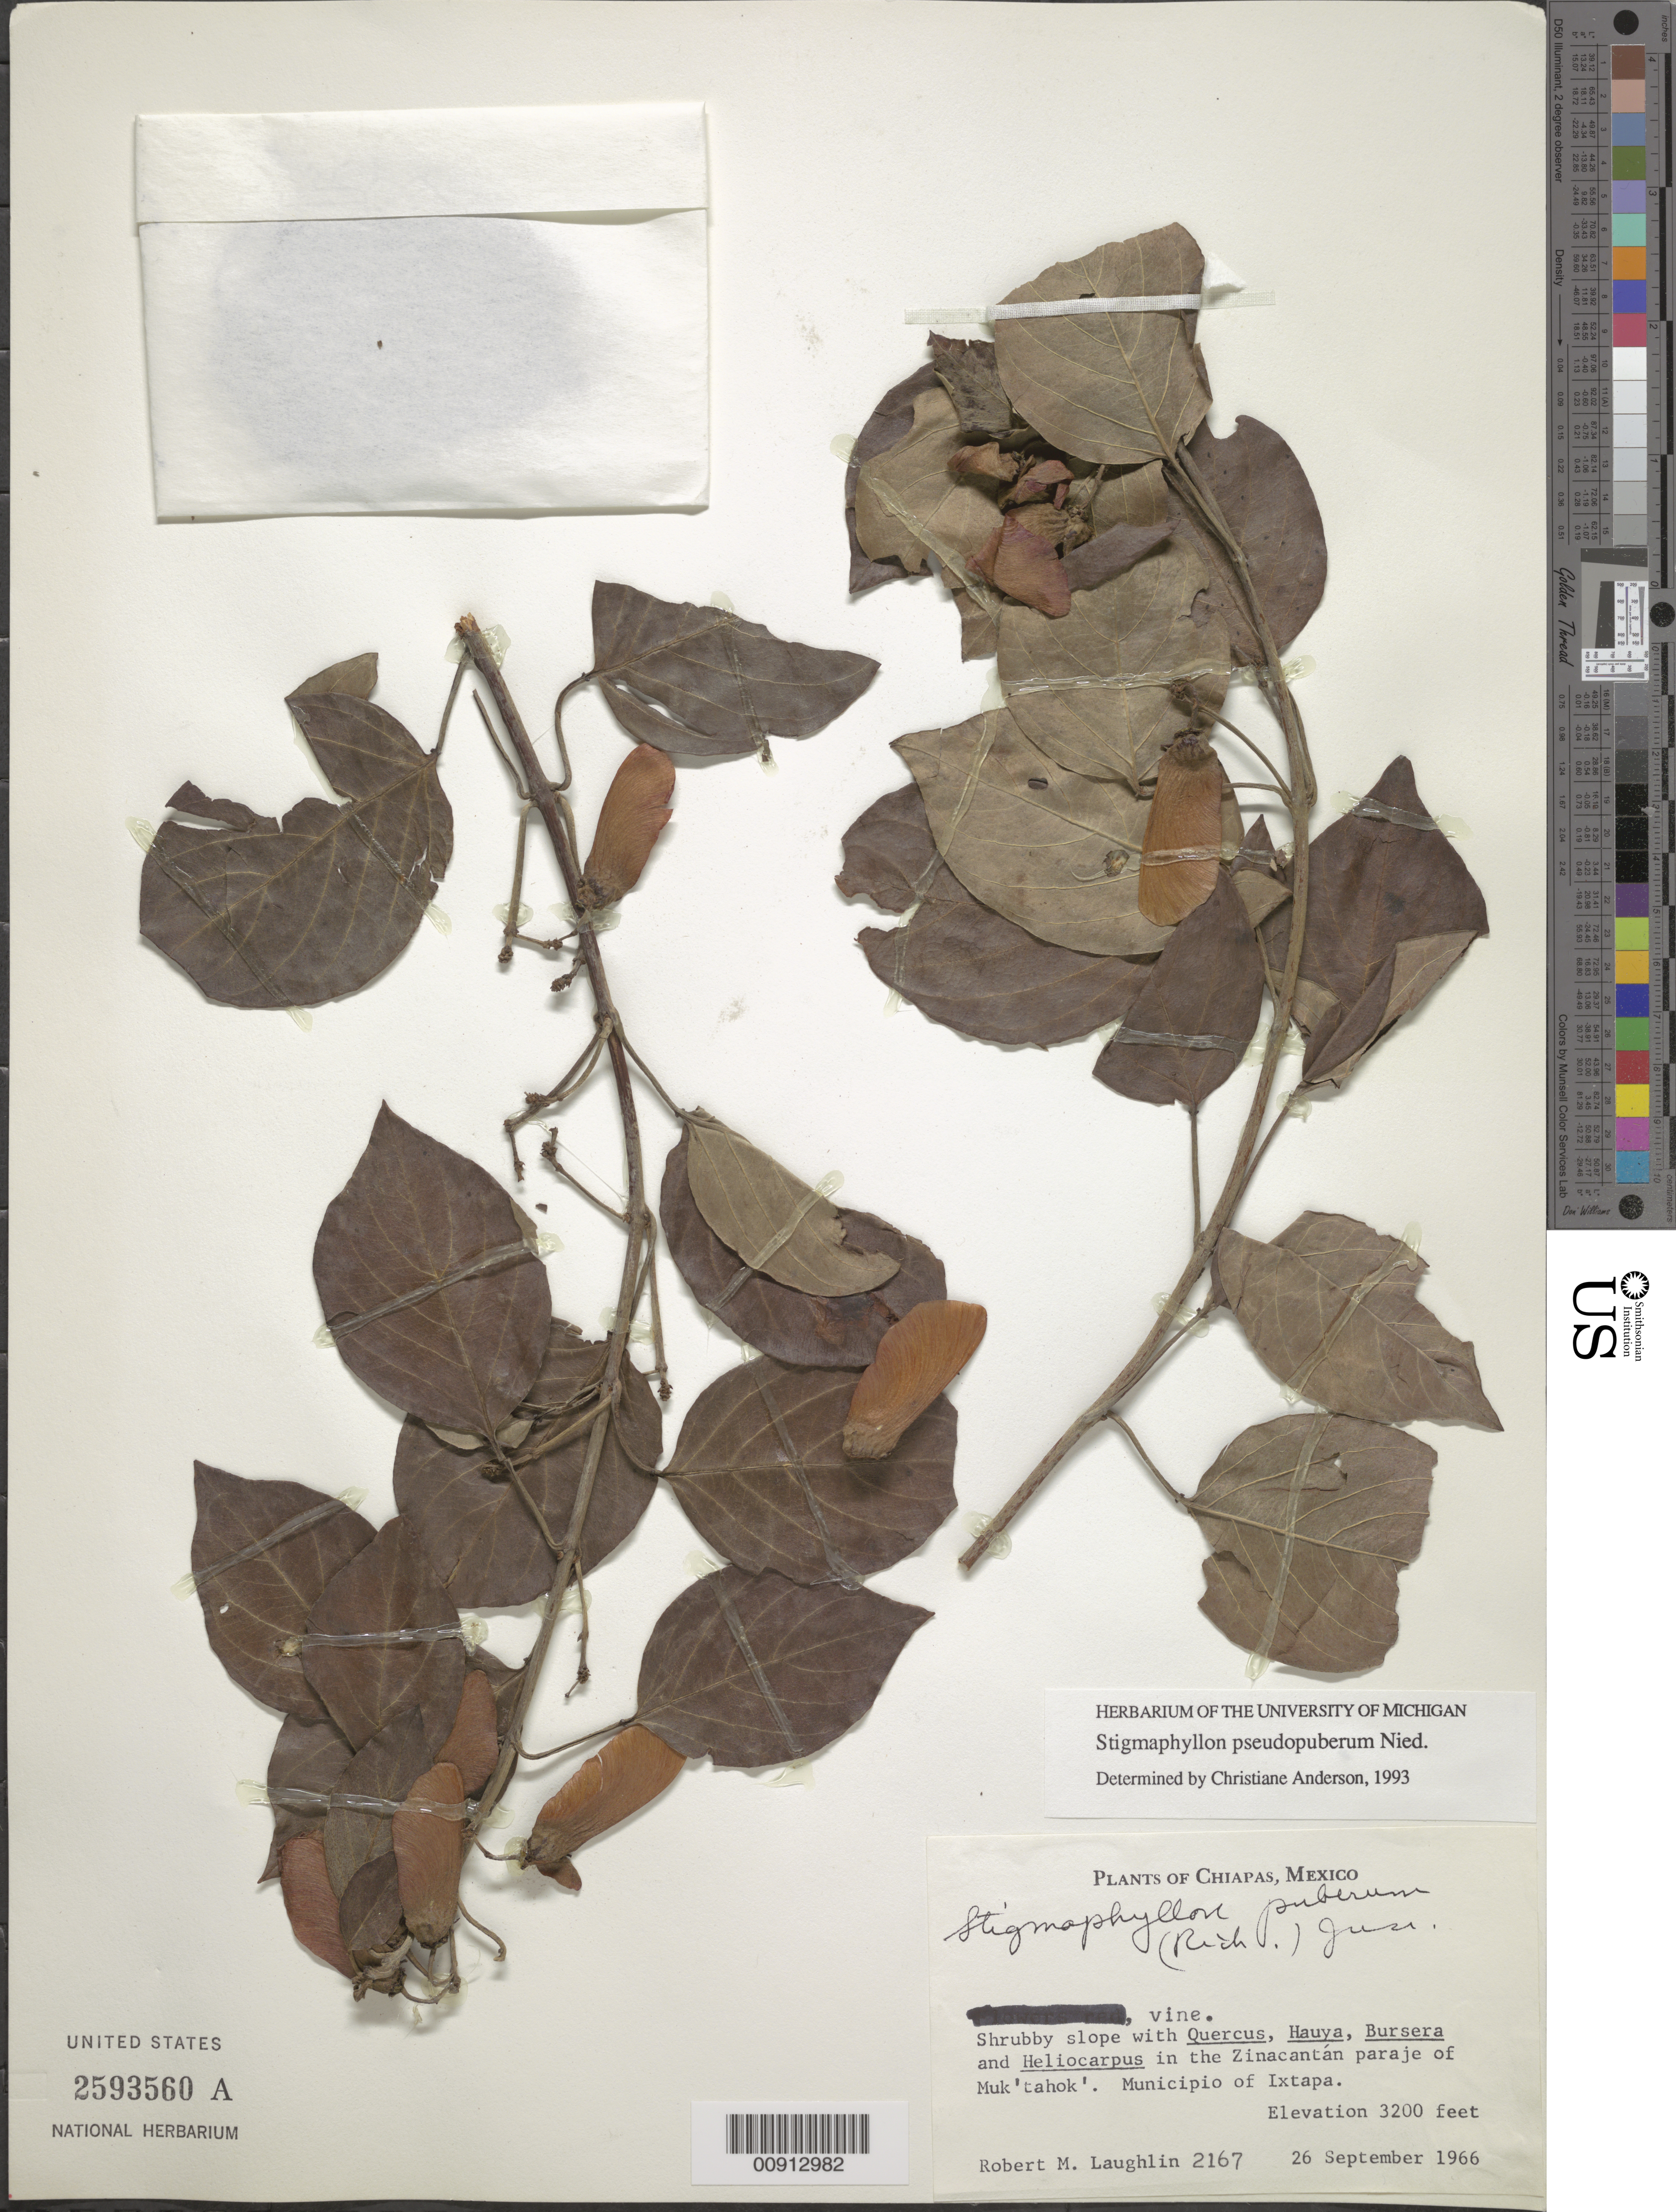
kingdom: Plantae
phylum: Tracheophyta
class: Magnoliopsida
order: Malpighiales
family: Malpighiaceae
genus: Stigmaphyllon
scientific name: Stigmaphyllon pseudopuberum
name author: Nied.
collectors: R. M. Laughlin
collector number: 2167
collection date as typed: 26 Sep 1966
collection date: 1966-09-26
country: Mexico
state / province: Chiapas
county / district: Ixtapa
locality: In the Zinacantán paraje of Muk'tahok'. Municipio of Ixtapa, Chiapas.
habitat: Shrubby slope with Quercus, Hauya, Bursera and Heliocarpus.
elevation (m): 975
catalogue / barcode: US 2593560A